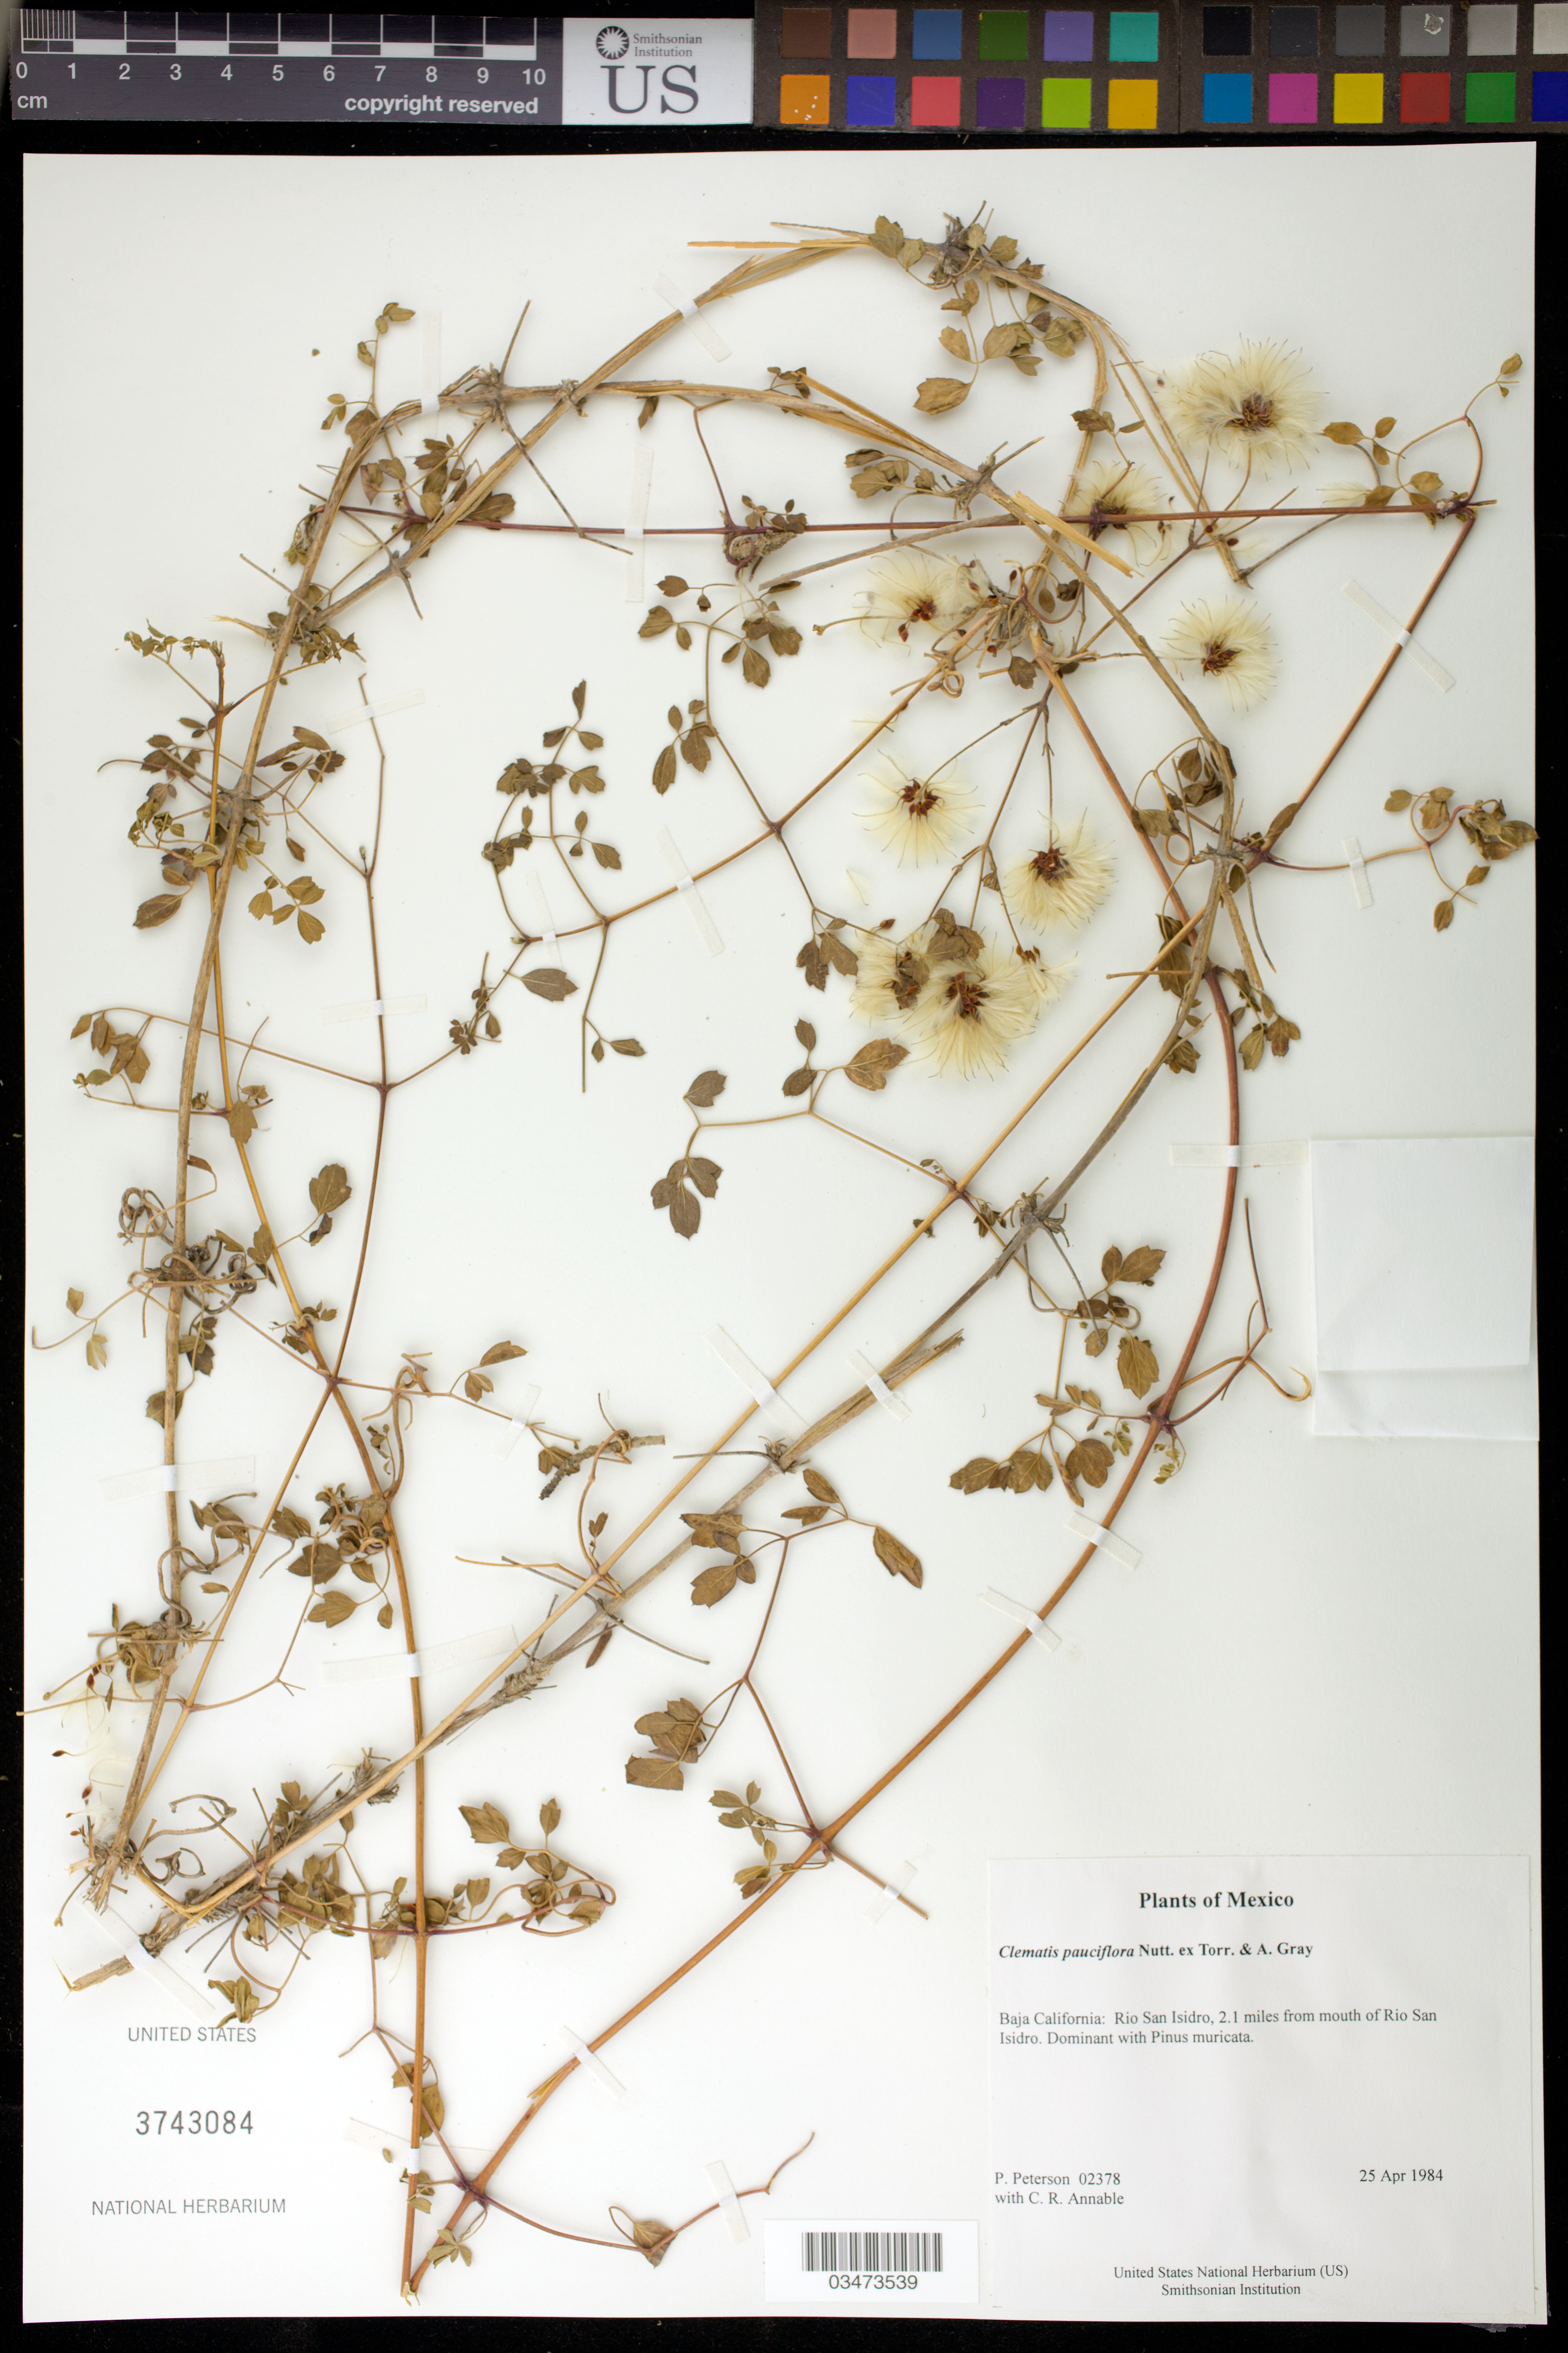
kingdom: Plantae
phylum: Tracheophyta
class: Magnoliopsida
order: Ranunculales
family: Ranunculaceae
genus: Clematis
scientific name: Clematis pauciflora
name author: Nutt. ex Torr. & A. Gray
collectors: P. M. Peterson & C. R. Annable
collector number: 02378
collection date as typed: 25 Apr 1984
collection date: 1984-04-25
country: Mexico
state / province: Baja California Norte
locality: Rio San Isidro, 2.1 miles from mouth of Rio San Isidro.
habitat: Dominant with Pinus muricata.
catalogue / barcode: US 3743084